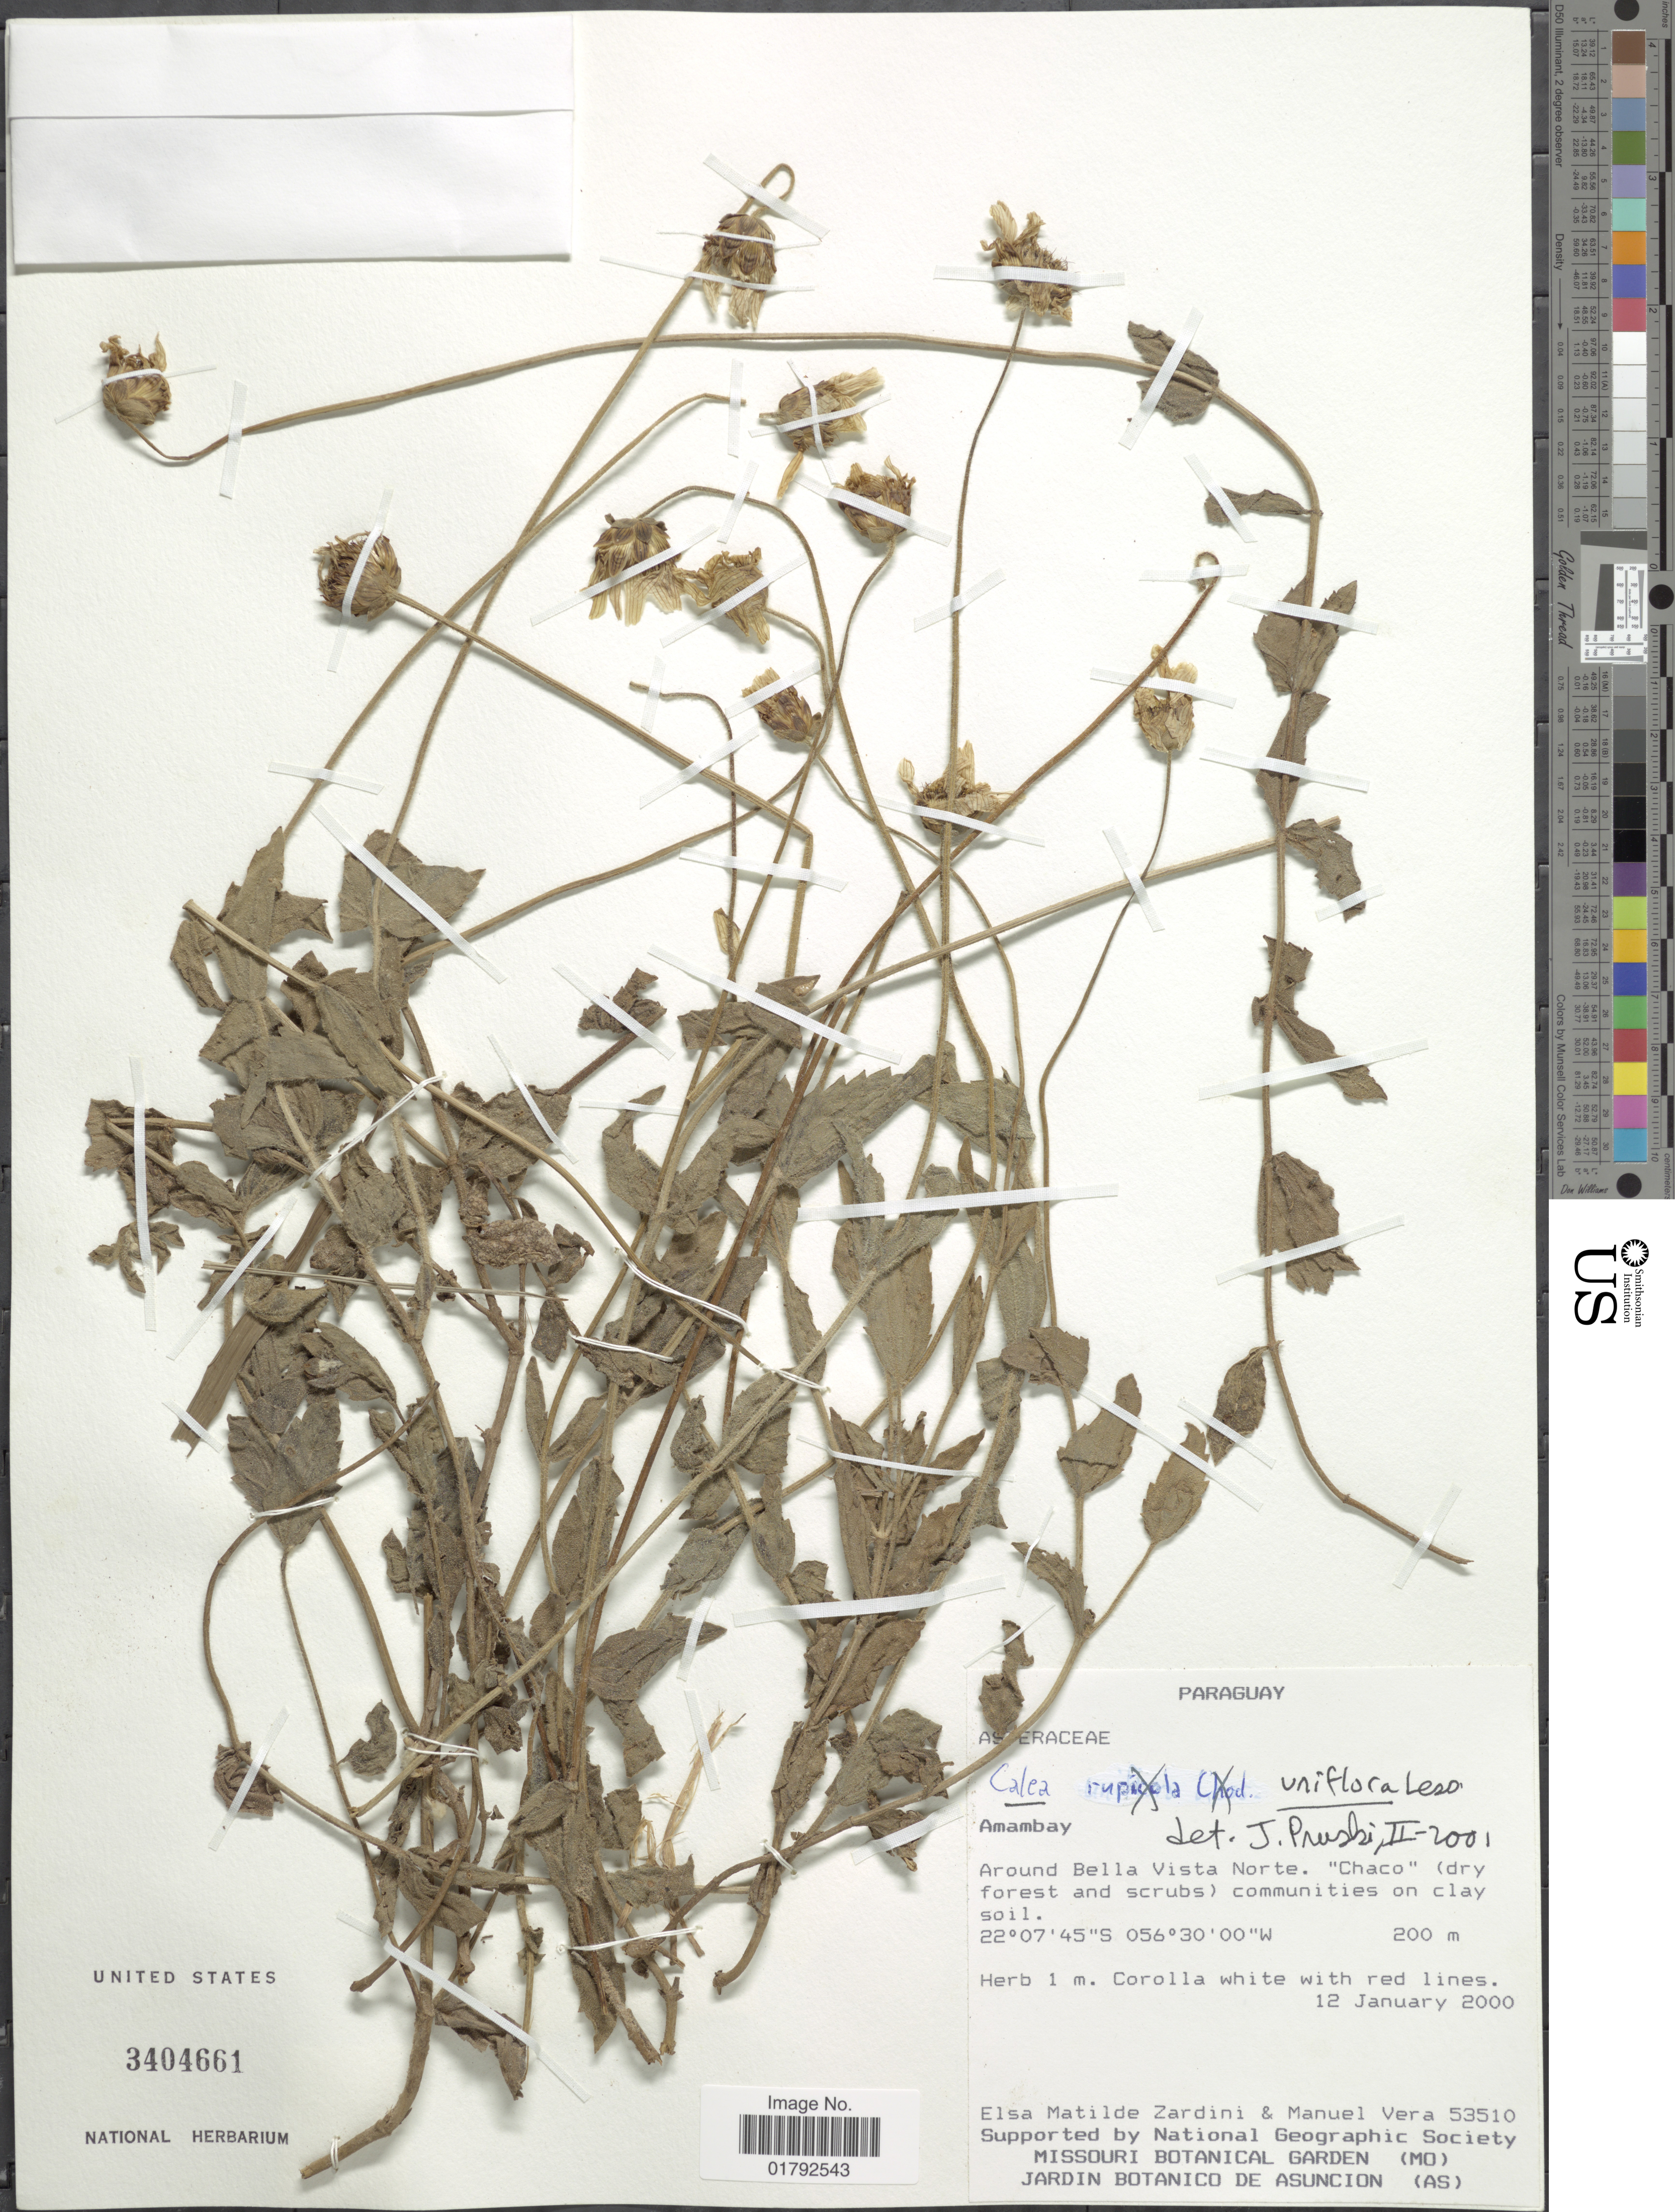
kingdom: Plantae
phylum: Tracheophyta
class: Magnoliopsida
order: Asterales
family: Asteraceae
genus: Calea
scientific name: Calea uniflora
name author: Less.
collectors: E. M. Zardini & M. Vera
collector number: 53510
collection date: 2000-01-12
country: Paraguay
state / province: Amambay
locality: Around Bella Vista Norte.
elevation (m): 200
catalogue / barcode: US 3404661